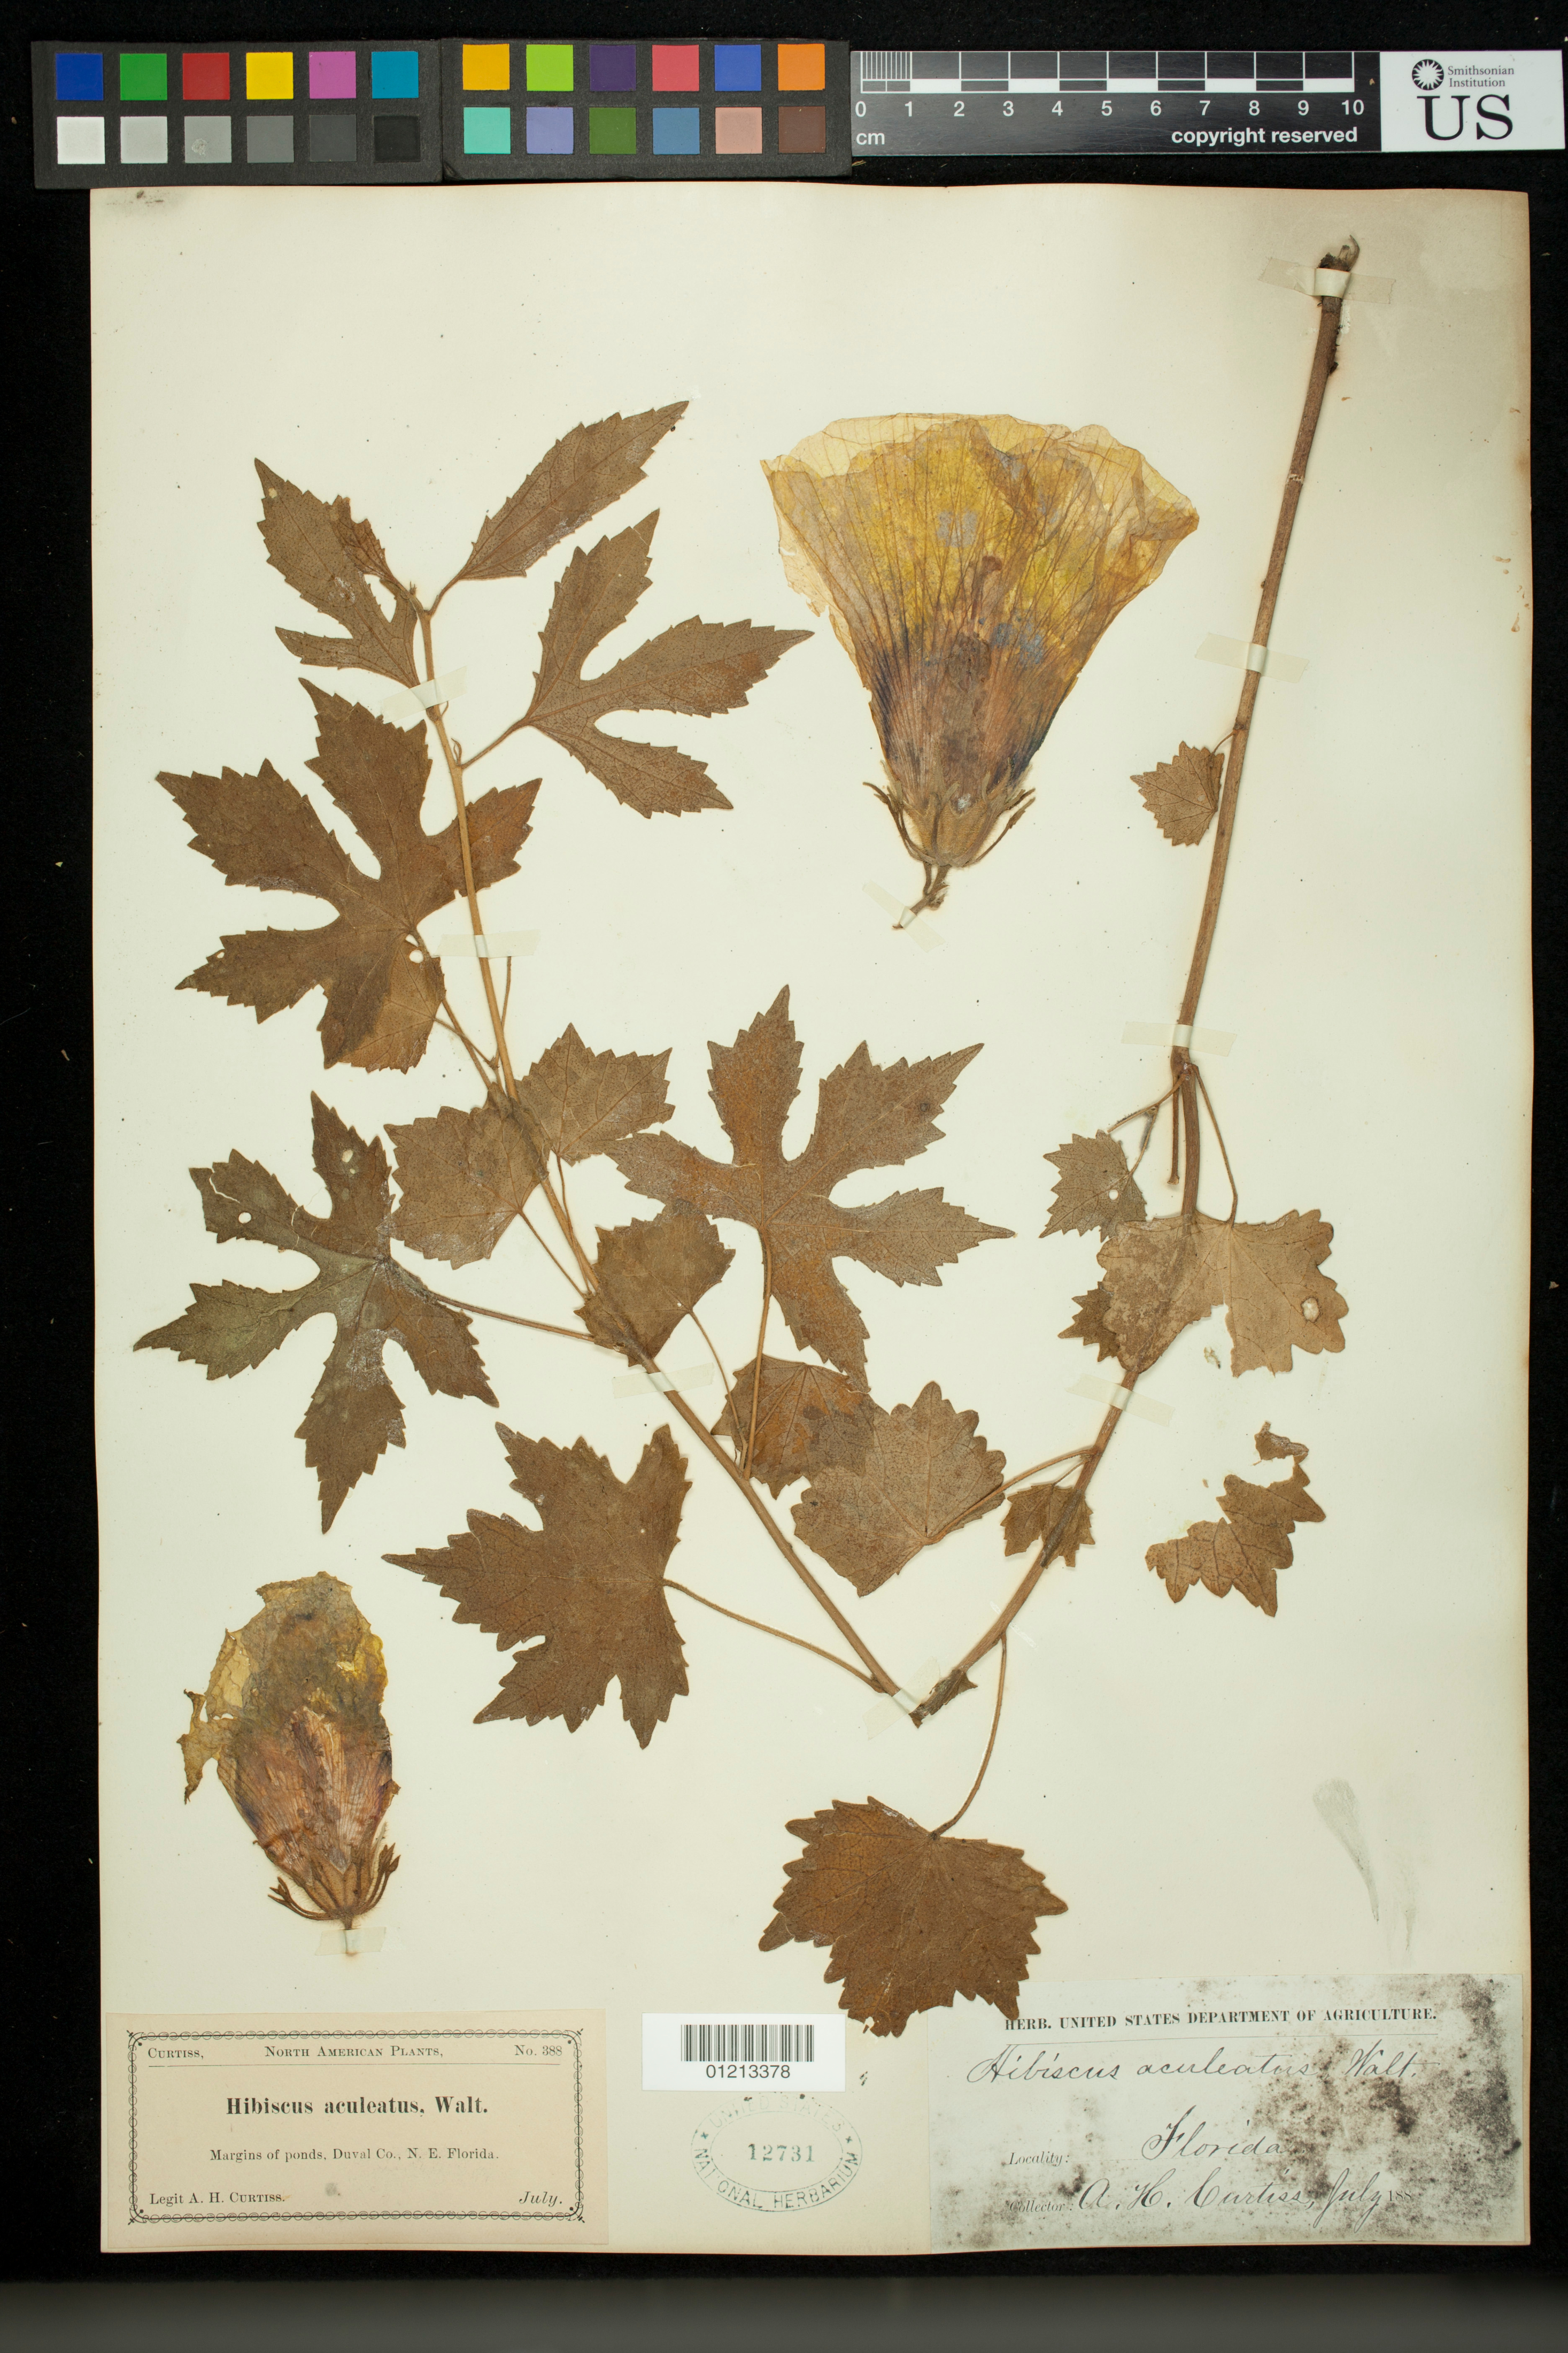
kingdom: Plantae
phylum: Tracheophyta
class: Magnoliopsida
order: Malvales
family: Malvaceae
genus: Sabdariffa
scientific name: Sabdariffa aculeata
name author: (Walter) M.M. Hanes & R.L. Barrett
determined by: Dorr, Laurence J., Curator (BOT), Smithsonian Institution - National Museum of Natural History (UNITED STATES)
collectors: A. H. Curtiss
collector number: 388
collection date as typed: Jul 188-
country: United States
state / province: Florida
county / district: Duval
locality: Margins of ponds. Duval Co., N. E. Florida.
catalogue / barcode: US 12731